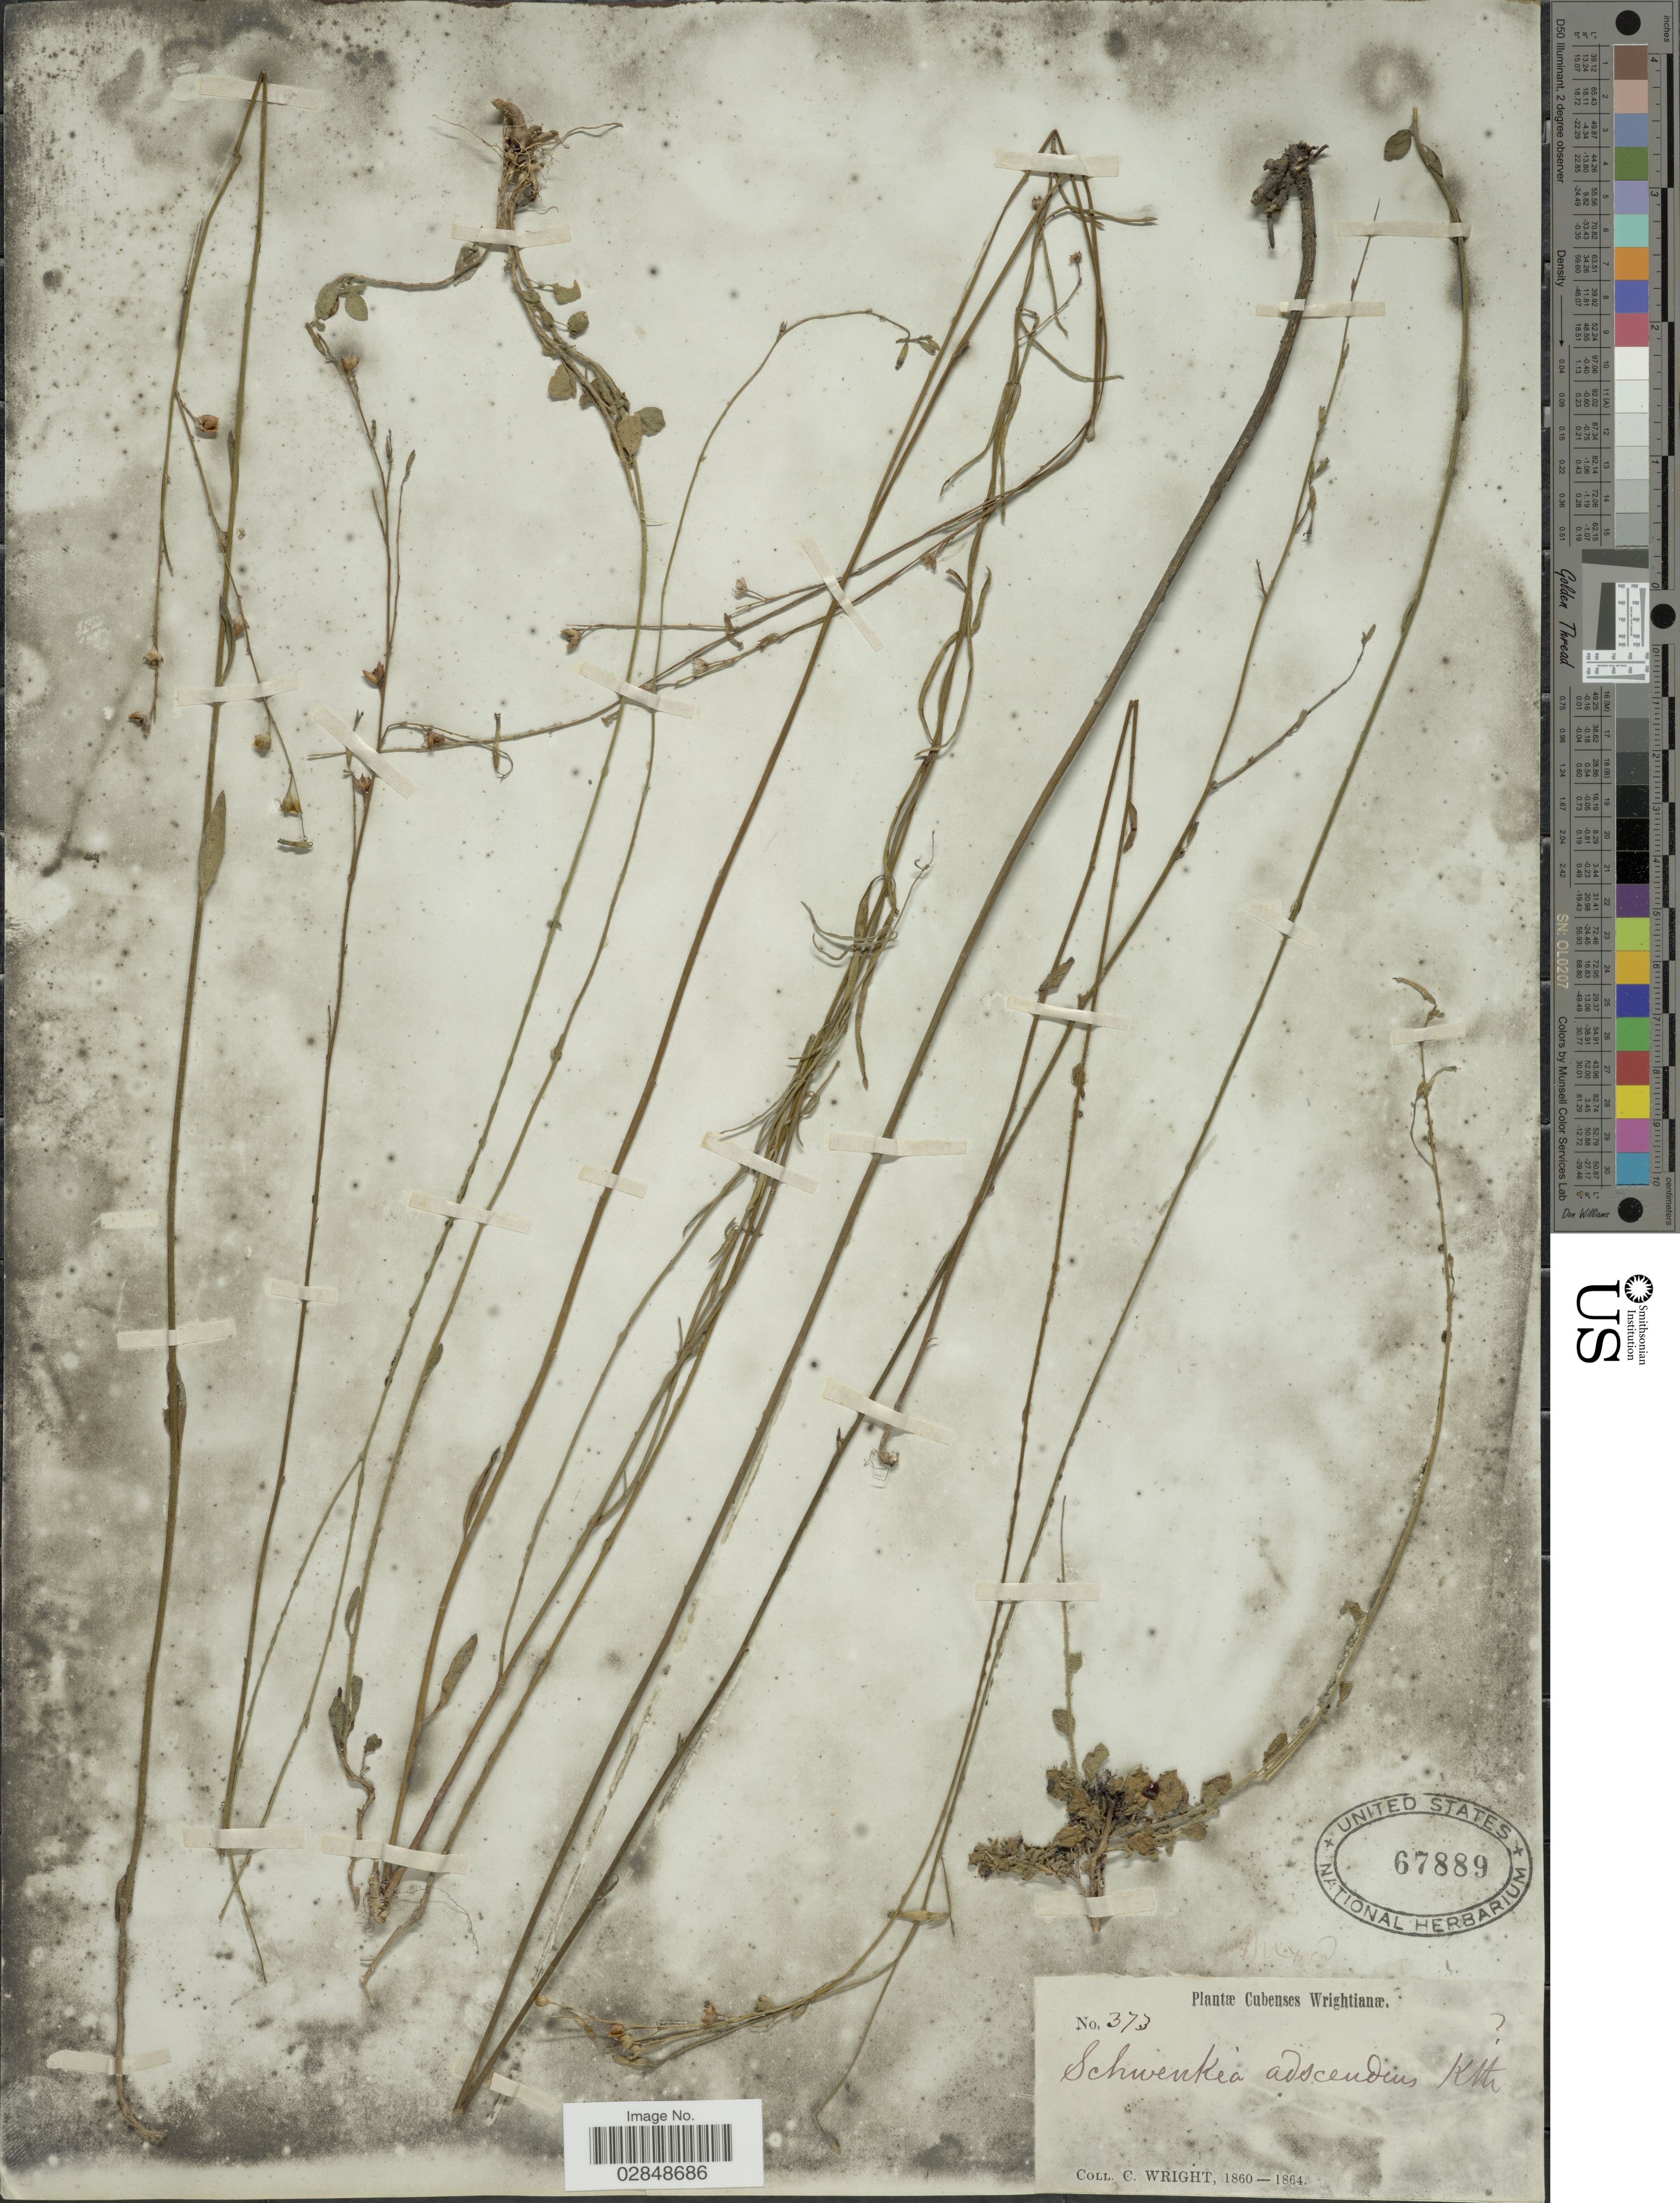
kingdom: Plantae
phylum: Tracheophyta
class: Magnoliopsida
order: Solanales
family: Solanaceae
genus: Schwenckia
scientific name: Schwenckia americana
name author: L.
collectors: C. Wright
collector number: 373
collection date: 1860/1864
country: Cuba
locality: Cubenses.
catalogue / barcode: US 67889